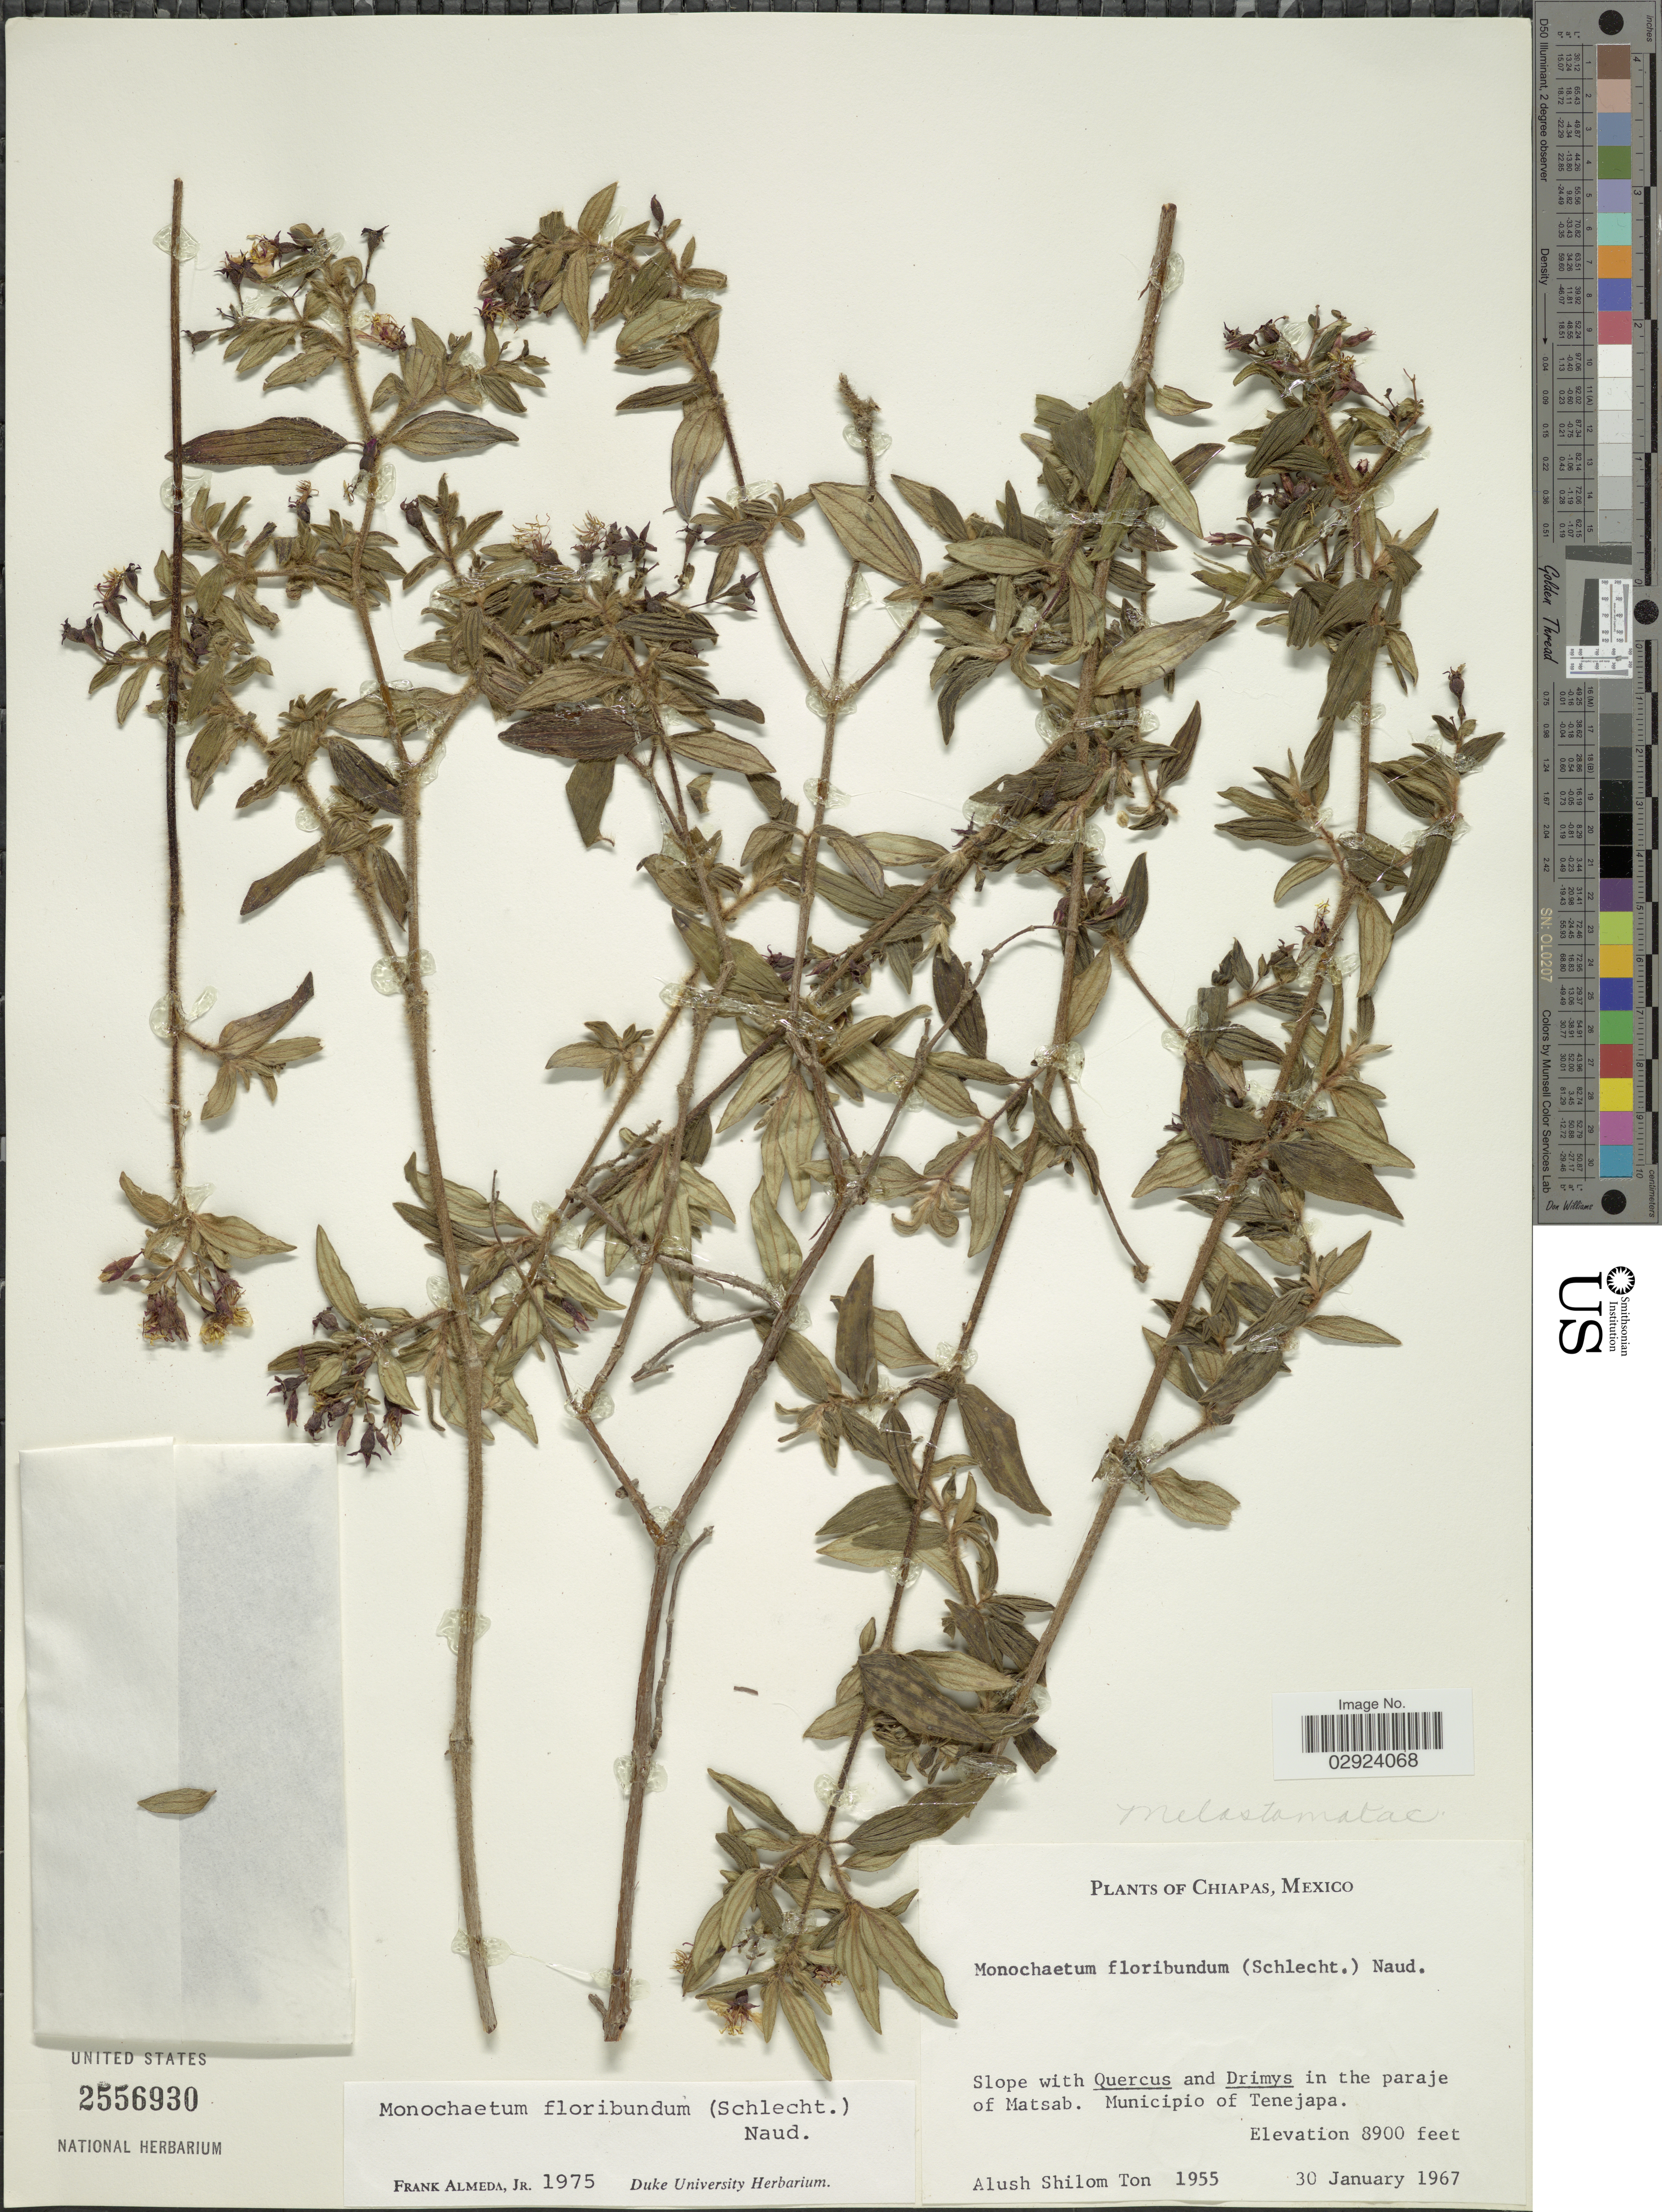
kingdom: Plantae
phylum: Tracheophyta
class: Magnoliopsida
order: Myrtales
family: Melastomataceae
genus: Monochaetum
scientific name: Monochaetum floribundum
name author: (Schltdl.) Naudin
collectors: A. M. Ton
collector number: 1955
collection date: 1967-01-30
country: Mexico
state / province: Chiapas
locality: Slope in the paraje of Matsab. Municipio of Tenejapa.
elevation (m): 2713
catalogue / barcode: US 2556930